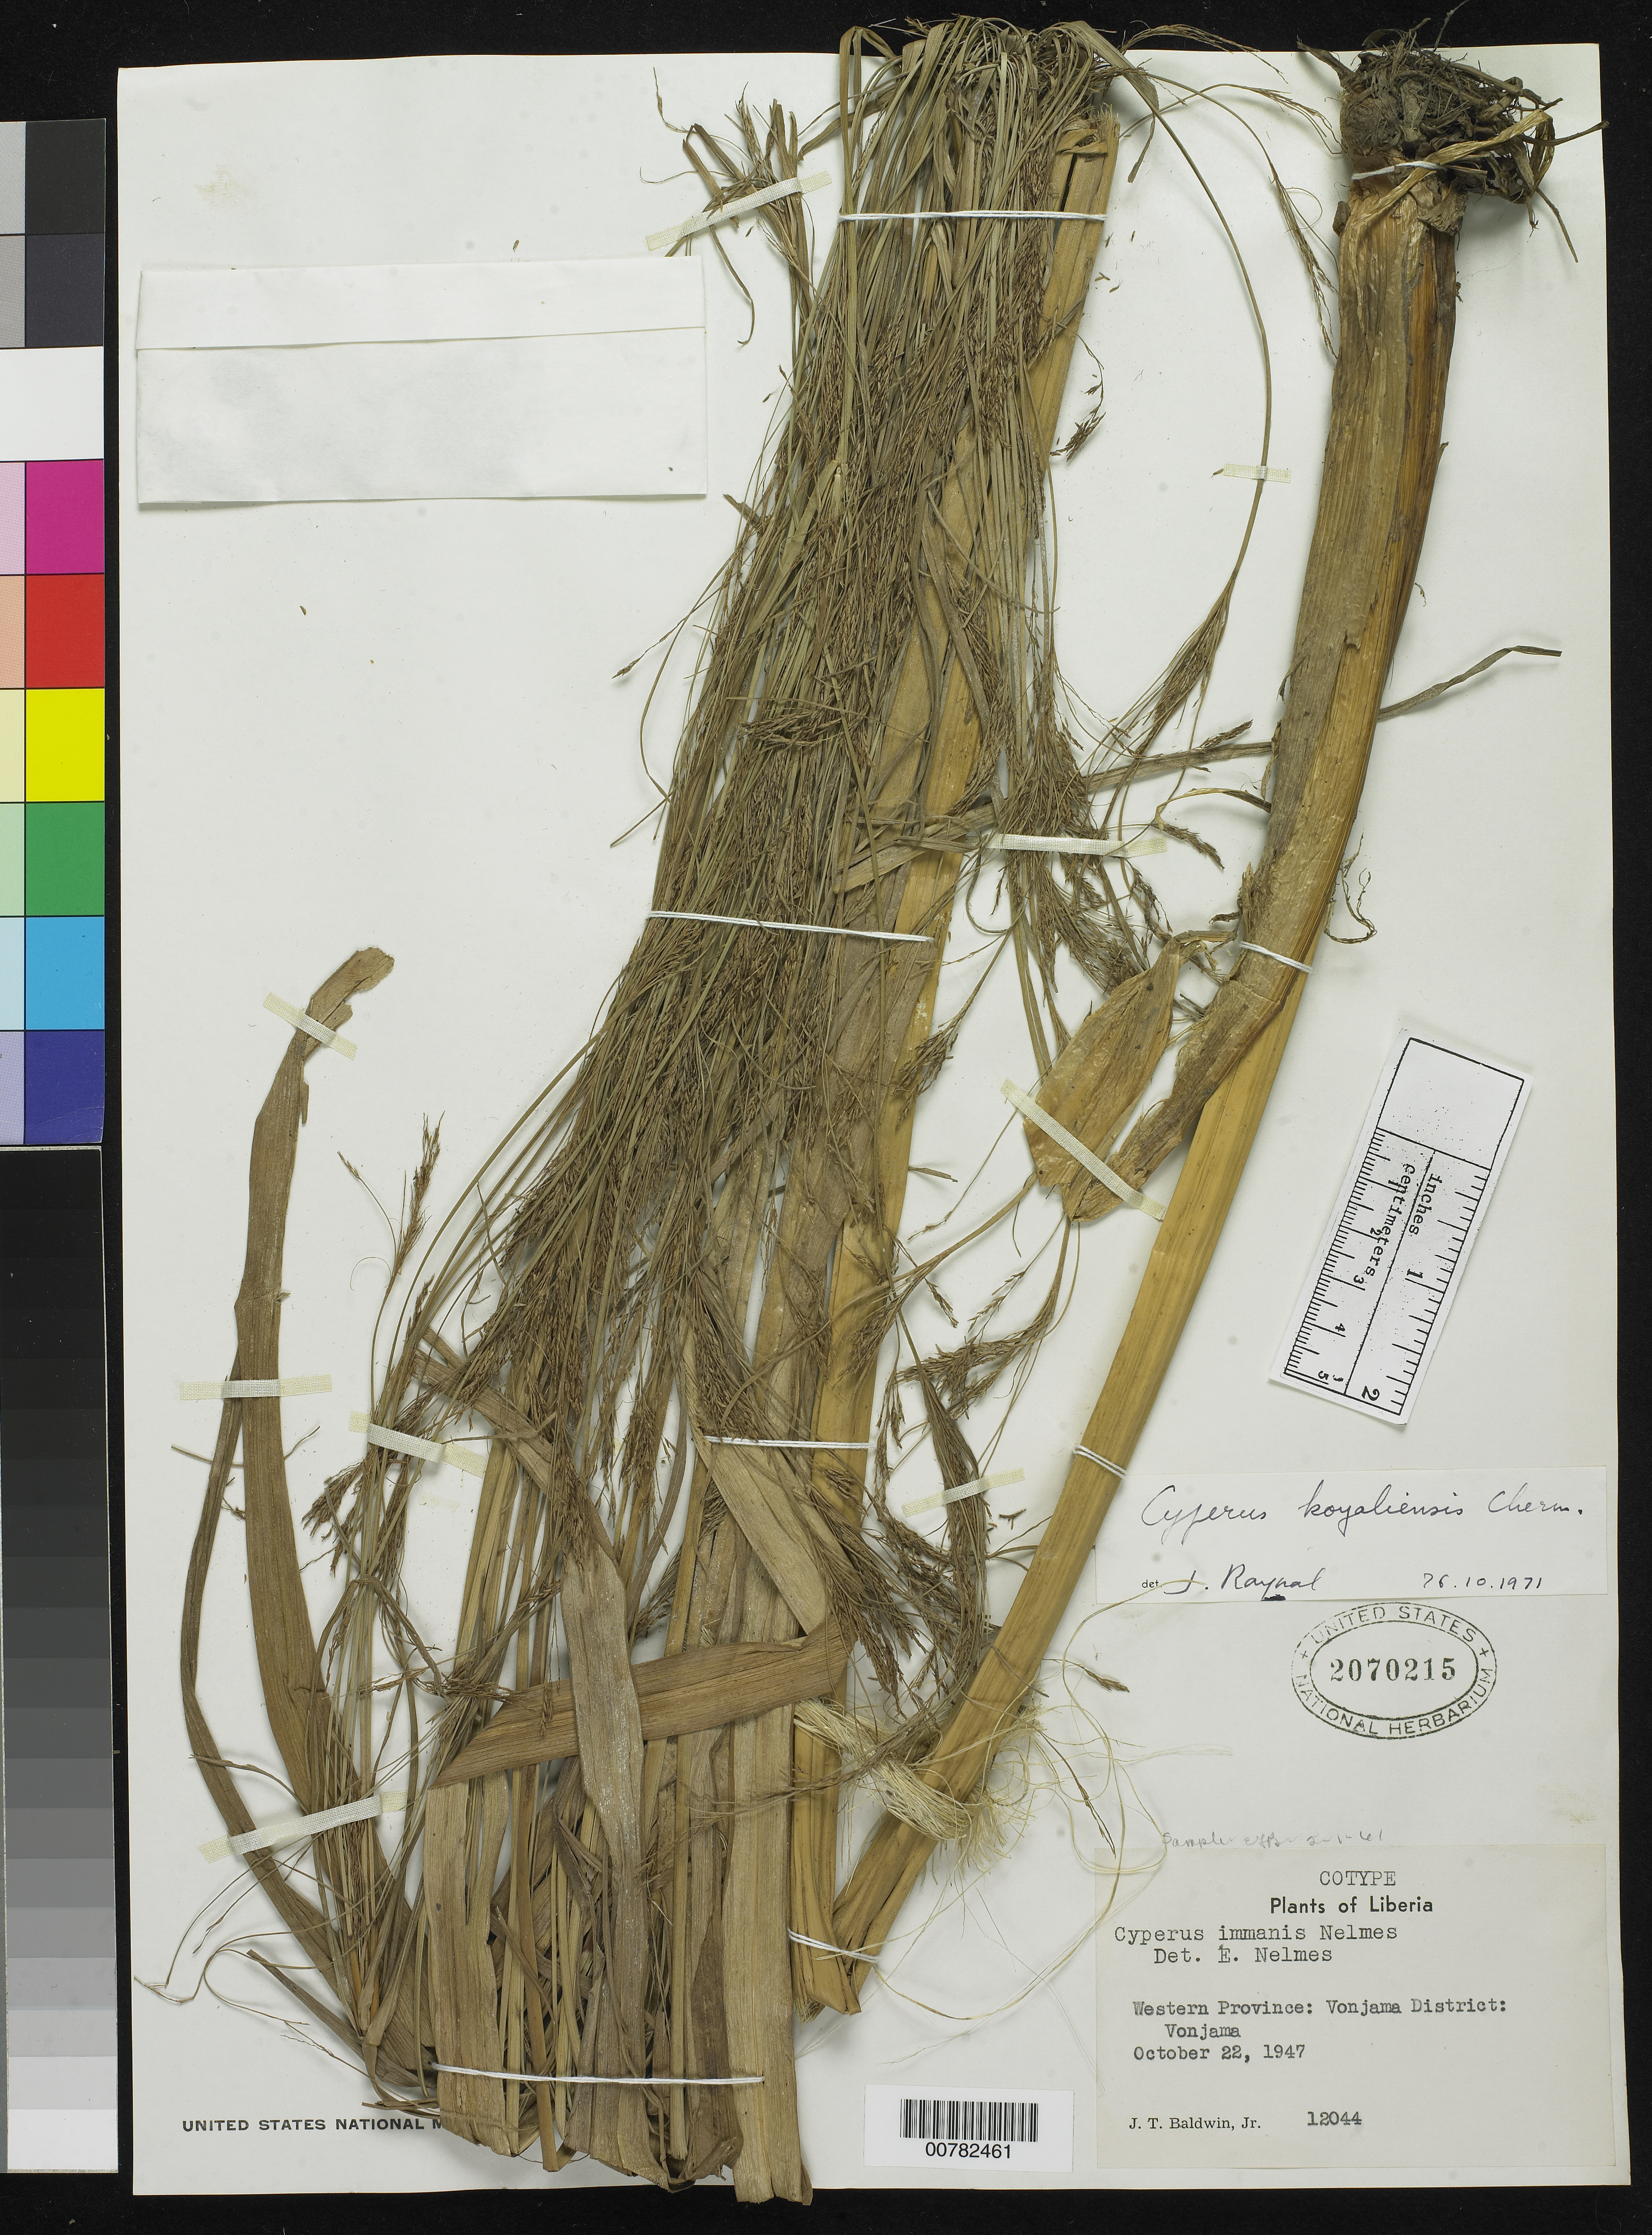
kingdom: Plantae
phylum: Tracheophyta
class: Liliopsida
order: Poales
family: Cyperaceae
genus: Cyperus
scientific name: Cyperus koyaliensis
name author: Cherm.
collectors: J. T. Baldwin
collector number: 12044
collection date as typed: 22 Oct 1947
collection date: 1947-10-22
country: Liberia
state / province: Lofa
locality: Western Province: Vonjama District, Vonjama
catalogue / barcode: US 2070215